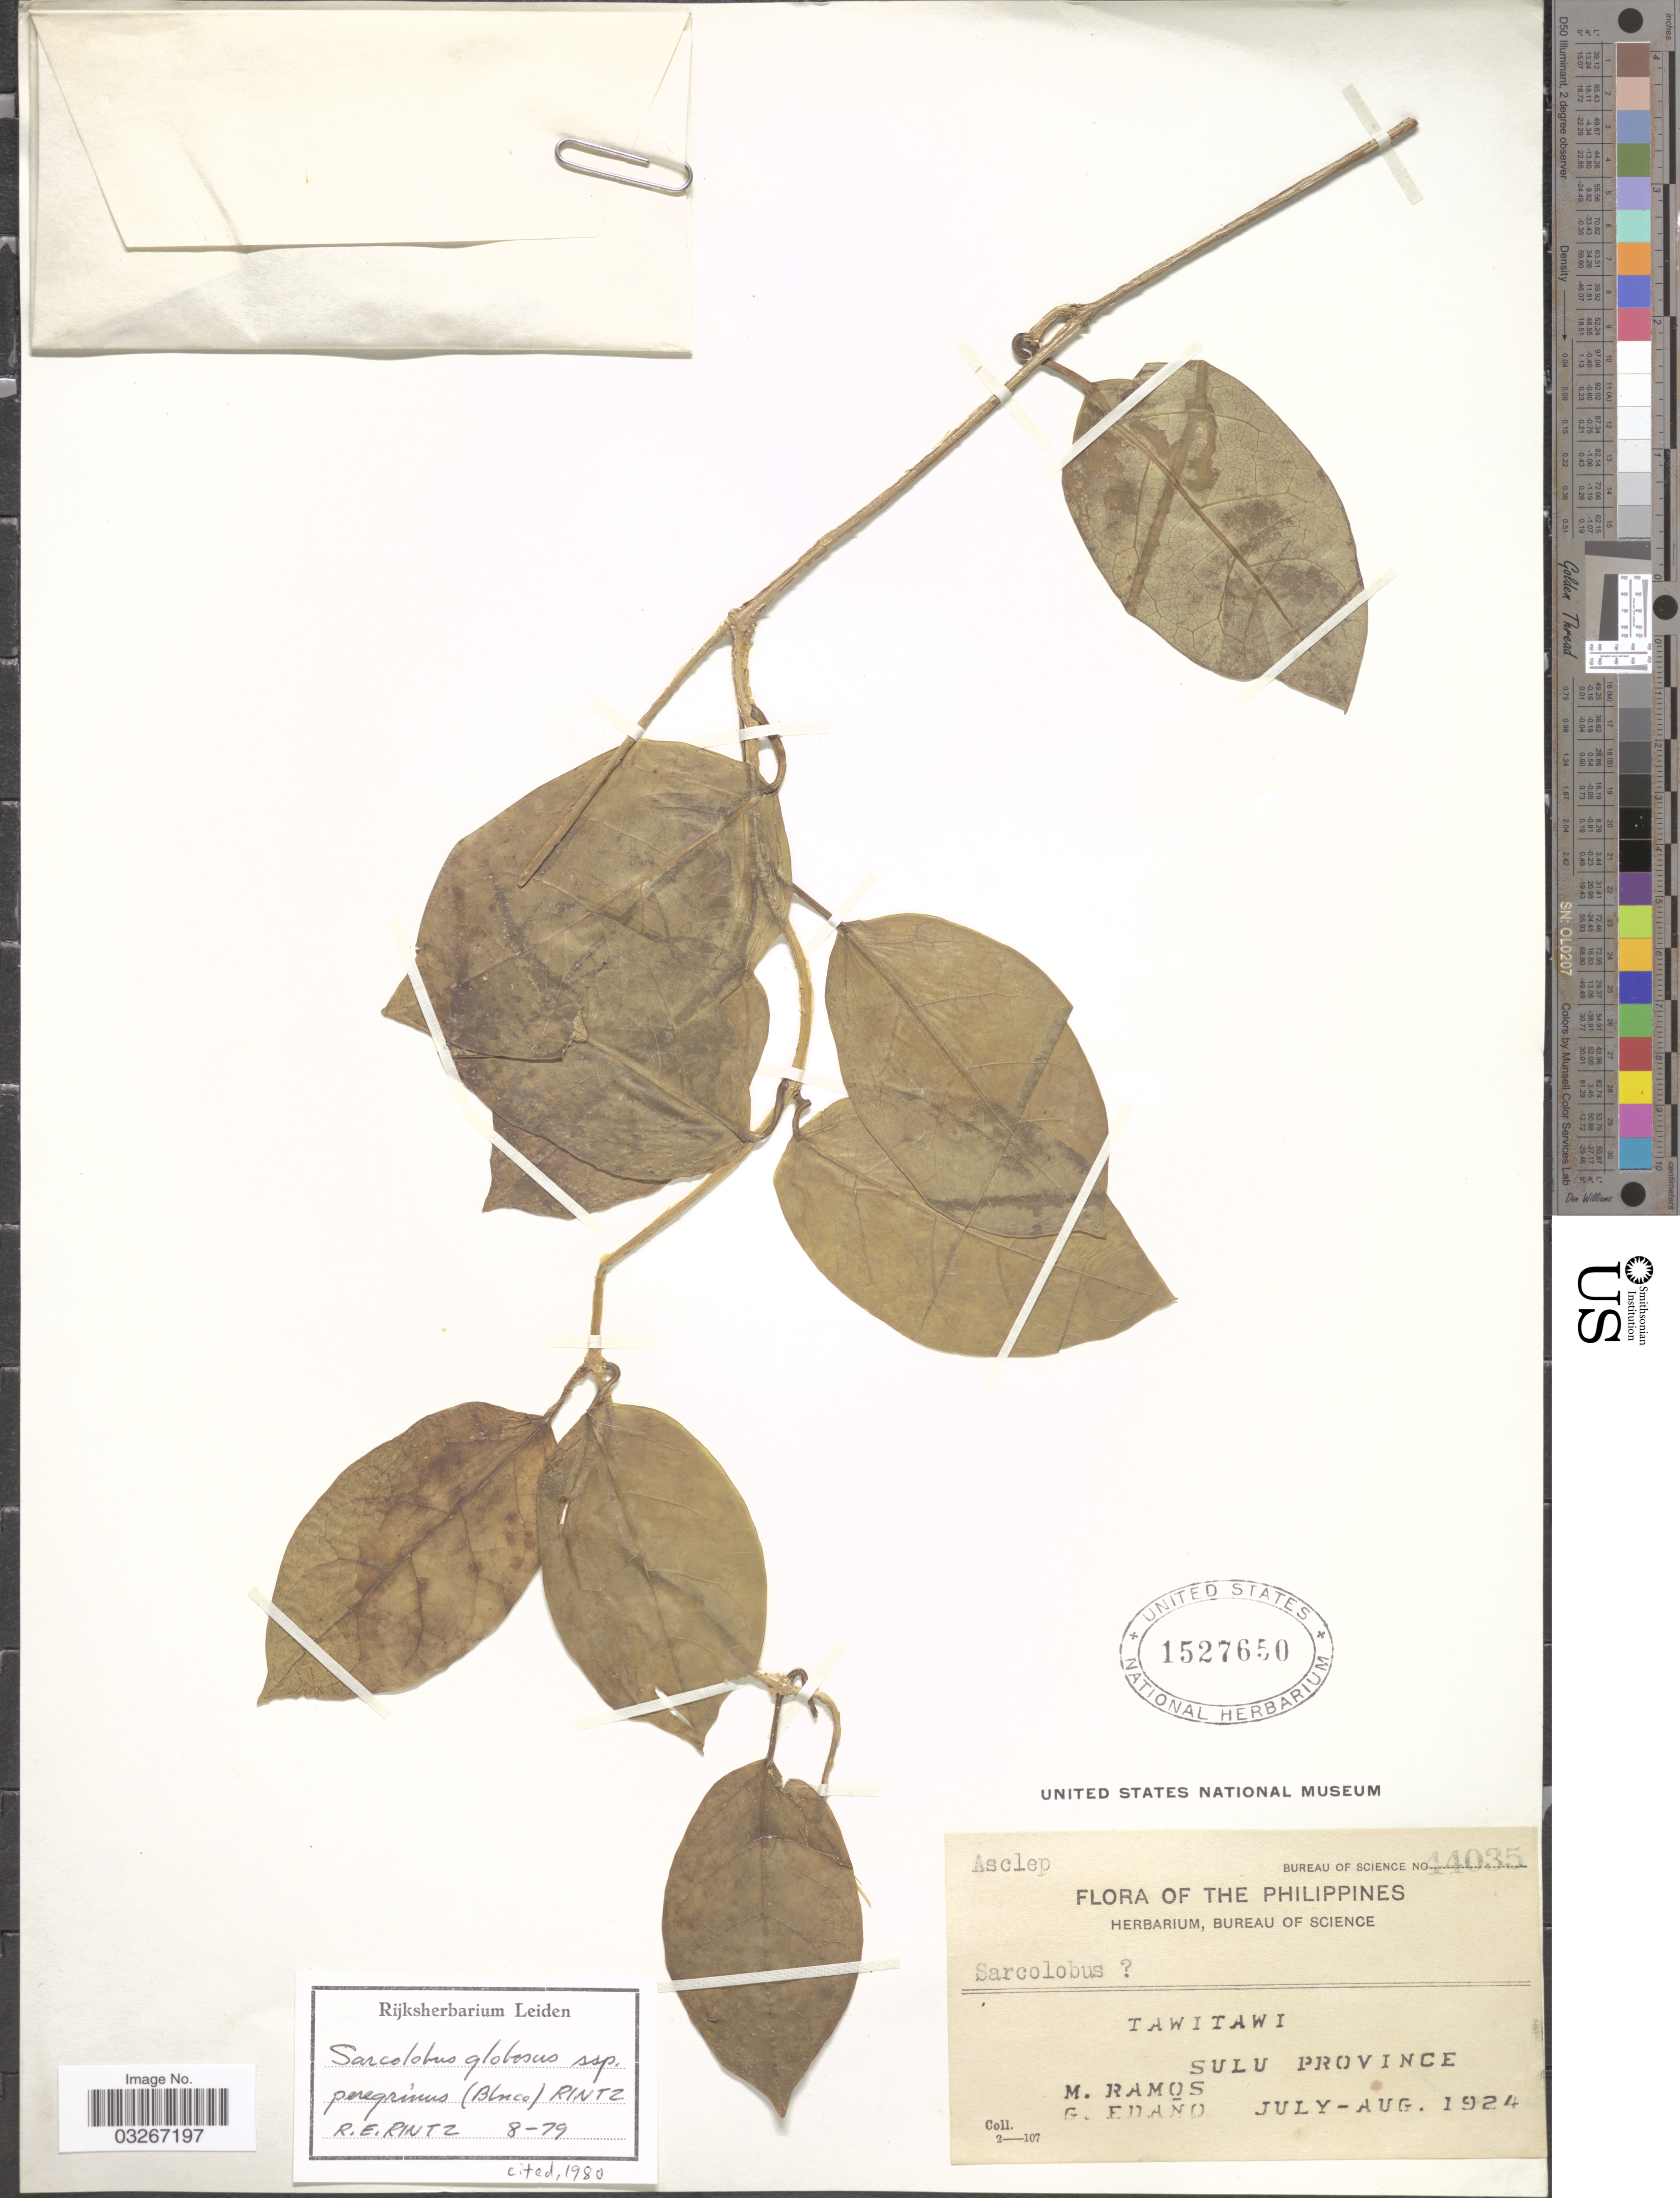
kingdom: Plantae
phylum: Tracheophyta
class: Magnoliopsida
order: Gentianales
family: Apocynaceae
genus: Sarcolobus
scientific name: Sarcolobus globosus subsp. peregrinus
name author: (Blanco) Rintz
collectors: M. Ramos & G. Edaño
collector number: Bureau of Science 44035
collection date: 1924-07/1924-08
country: Philippines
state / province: Muslim Mindanao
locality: Tawitawi. Sulu Province.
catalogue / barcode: US 1527650